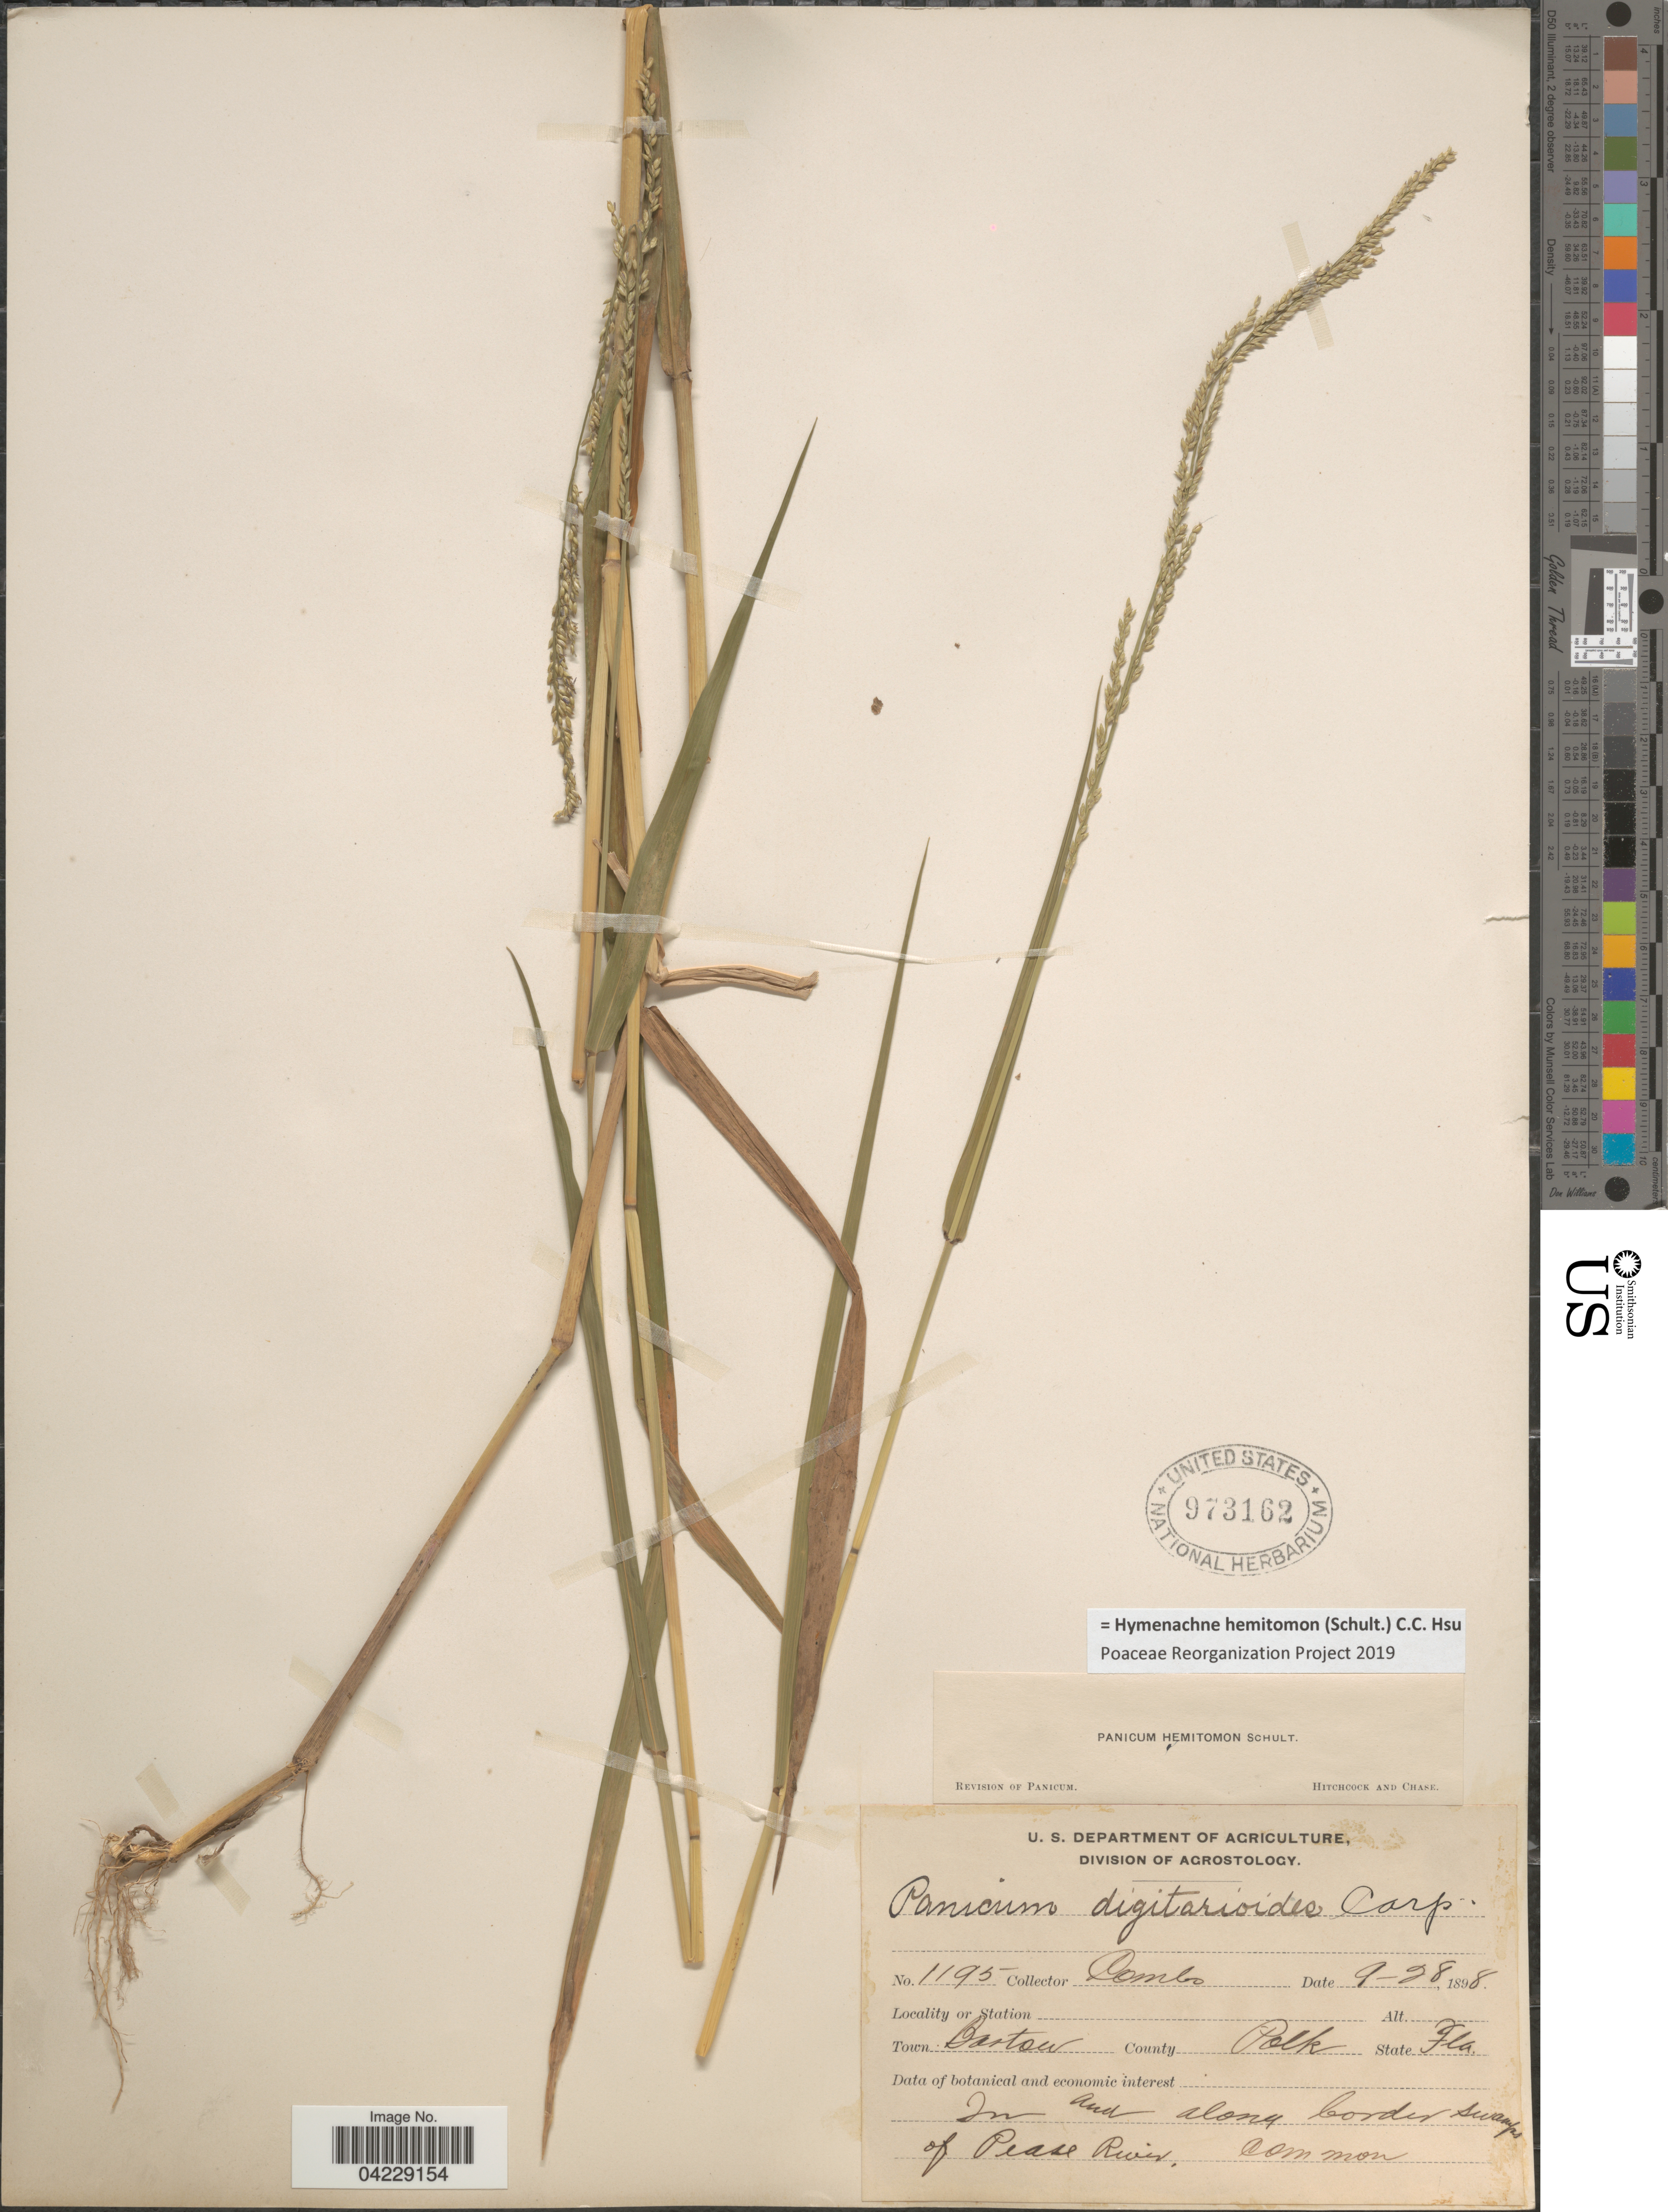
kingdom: Plantae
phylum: Tracheophyta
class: Liliopsida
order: Poales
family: Poaceae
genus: Hymenachne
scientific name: Hymenachne hemitomon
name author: (Schult.) C. C. Hsu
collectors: -. Combs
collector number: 1195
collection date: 1898-09-28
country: United States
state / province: Florida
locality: Town Bartow. County Polk. In and along border swamps of Pease River.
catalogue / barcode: US 973162